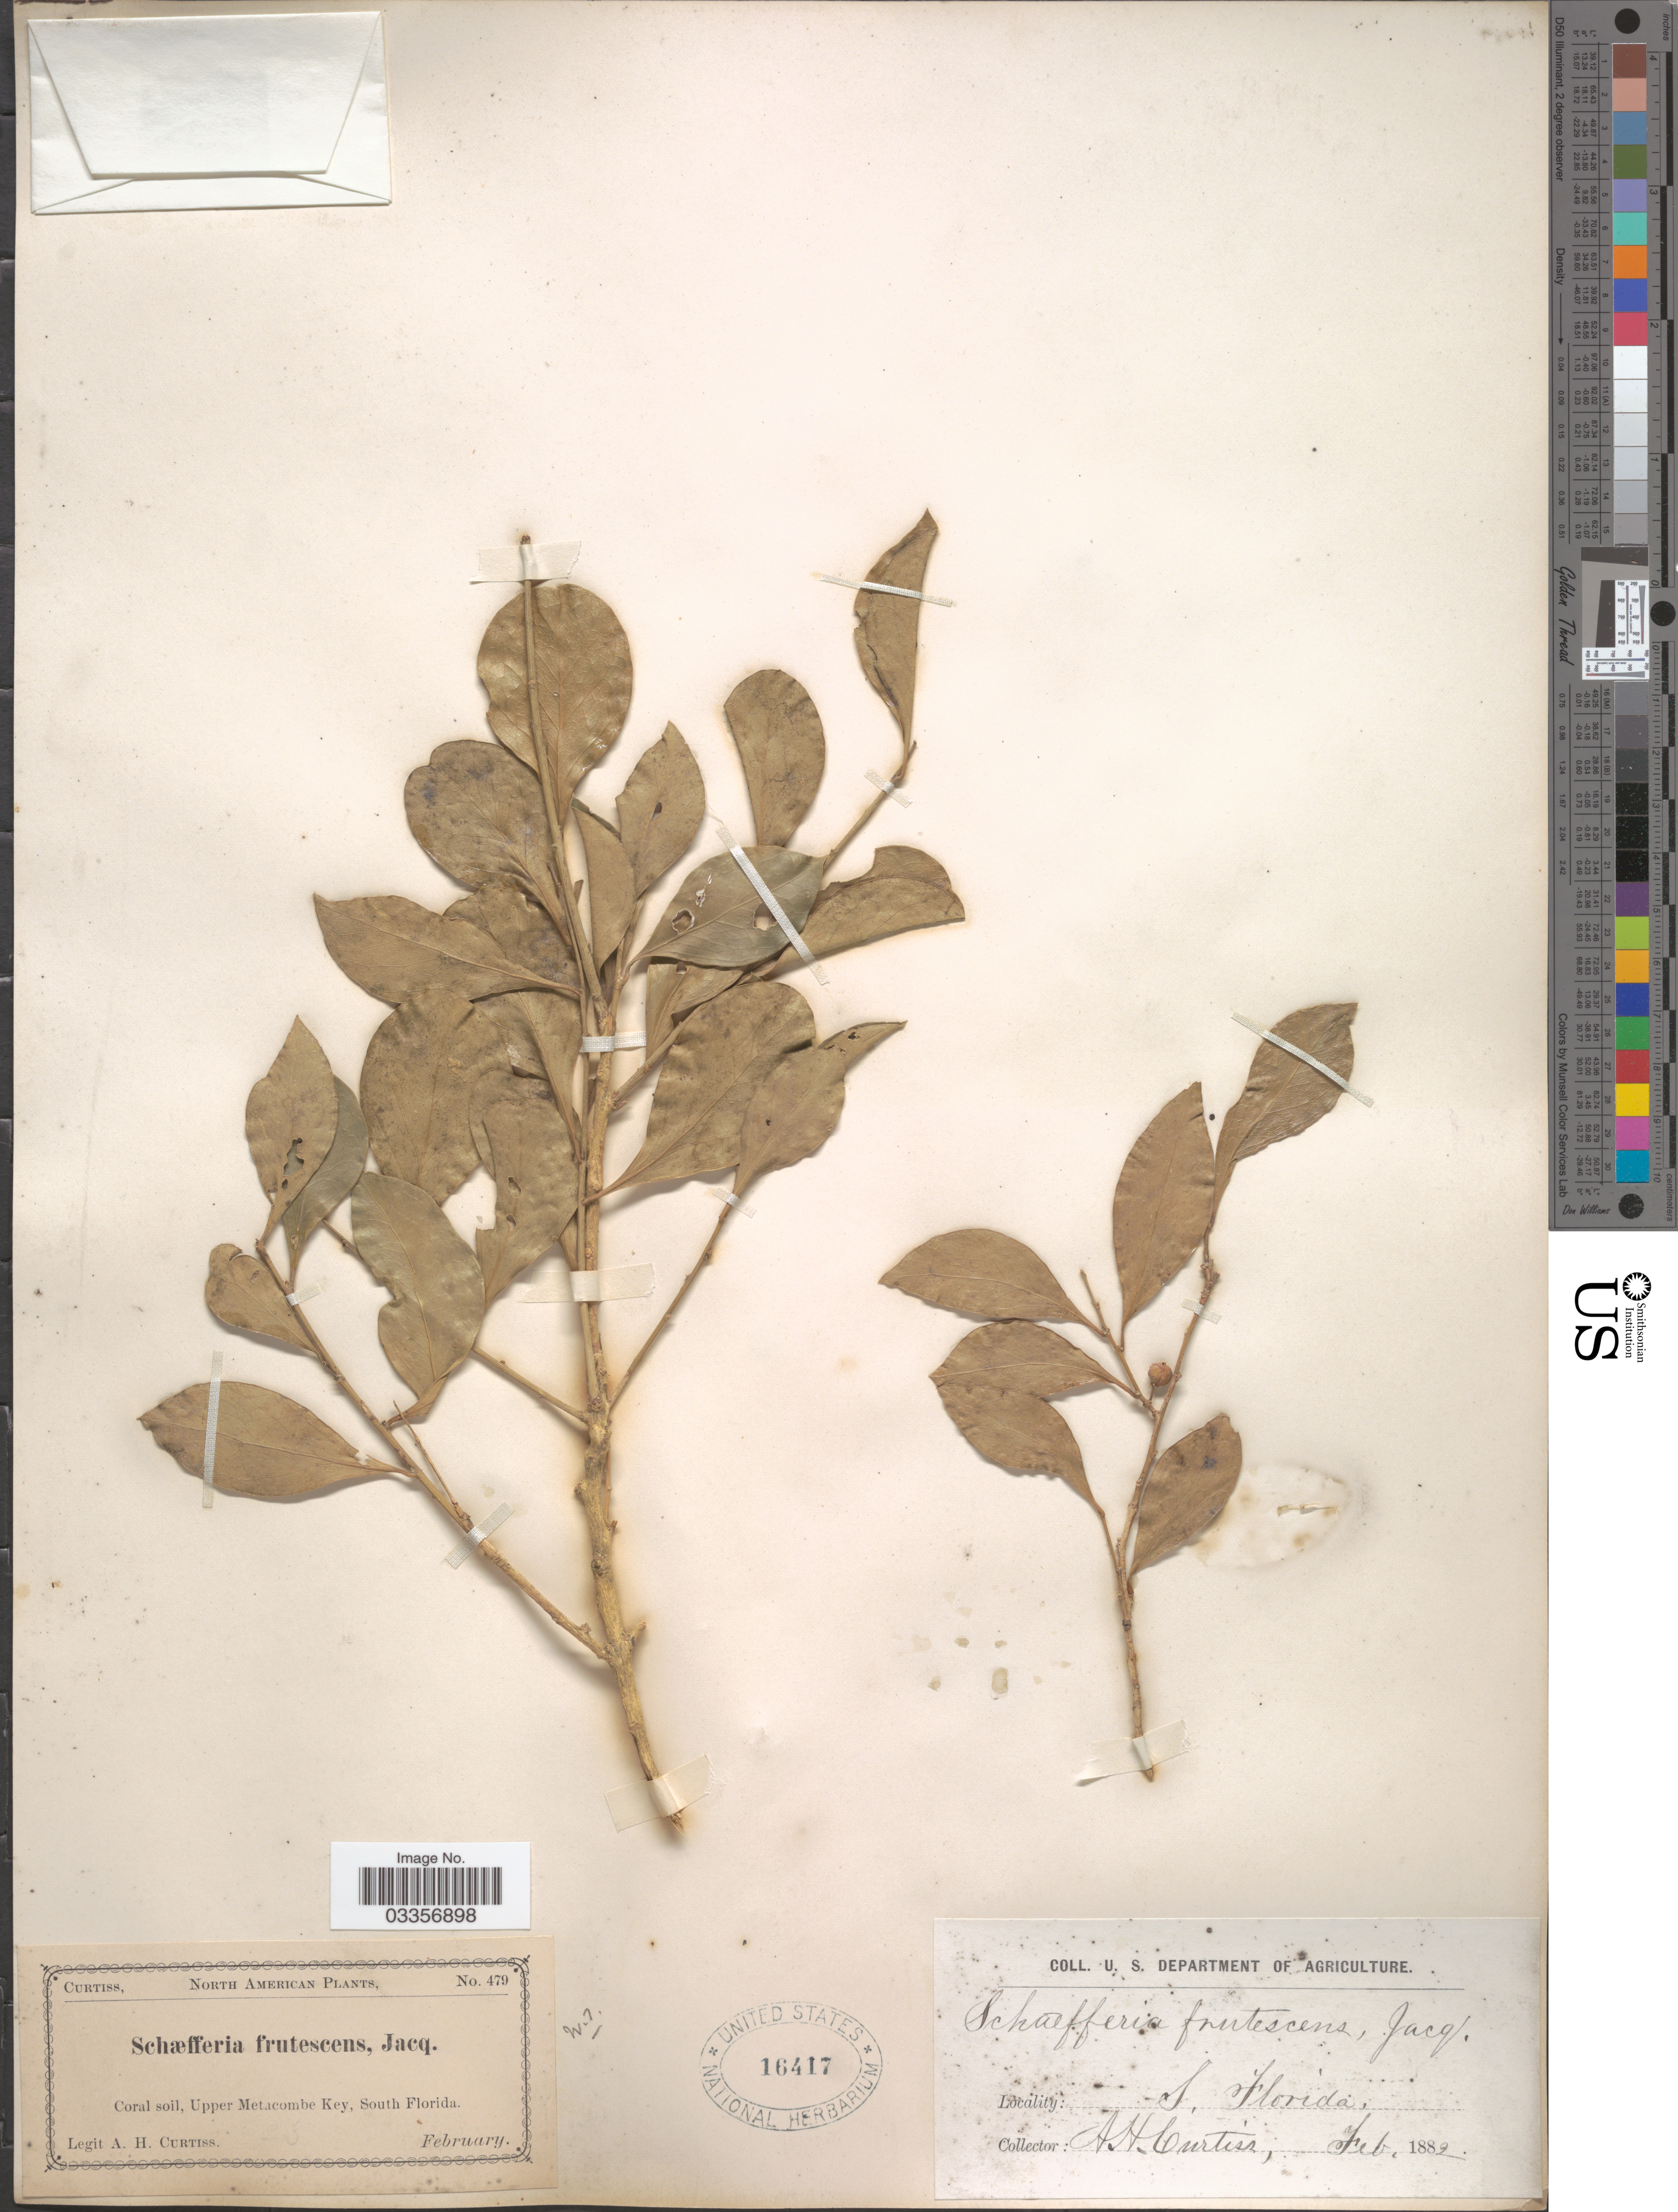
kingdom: Plantae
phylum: Tracheophyta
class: Magnoliopsida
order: Celastrales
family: Celastraceae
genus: Schaefferia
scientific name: Schaefferia frutescens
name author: Jacq.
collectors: A. H. Curtiss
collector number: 479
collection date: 1882-02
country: United States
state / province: Florida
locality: Upper Metacombe Key, South Florida.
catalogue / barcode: US 16417